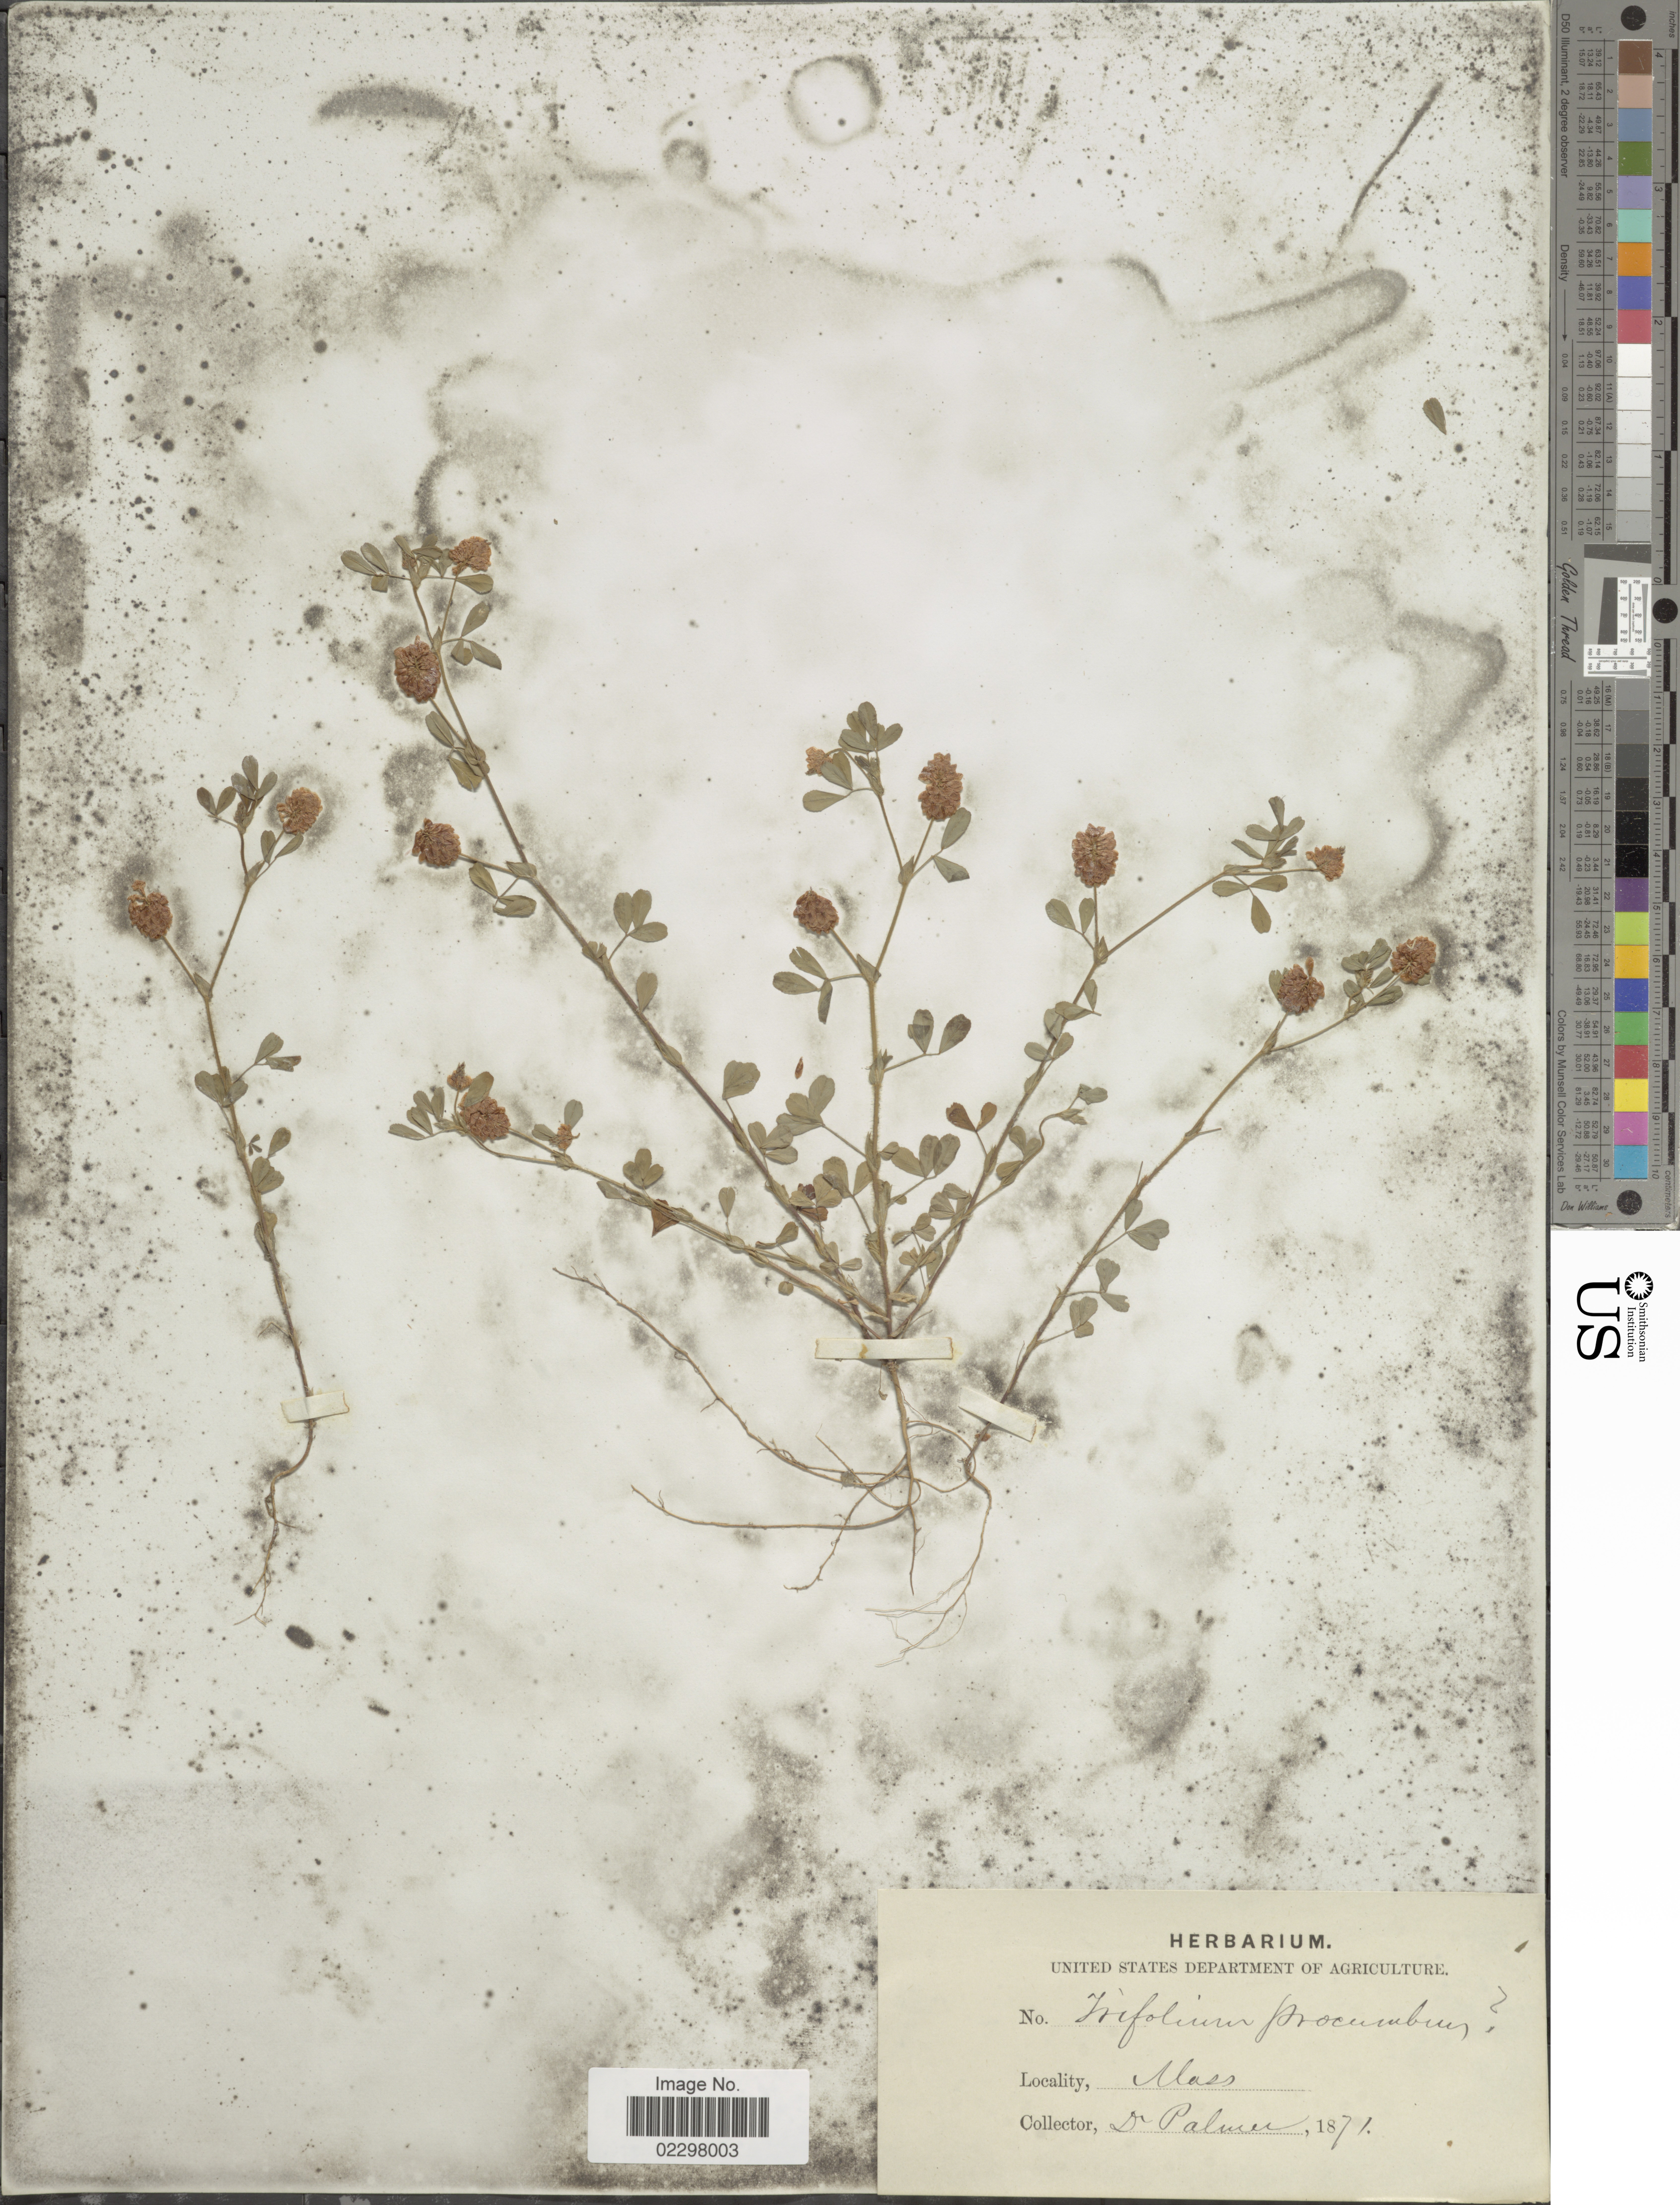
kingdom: Plantae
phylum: Tracheophyta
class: Magnoliopsida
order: Fabales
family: Fabaceae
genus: Trifolium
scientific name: Trifolium procumbens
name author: L.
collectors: Palmer, --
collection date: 1871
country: United States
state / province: Massachusetts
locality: Mass.